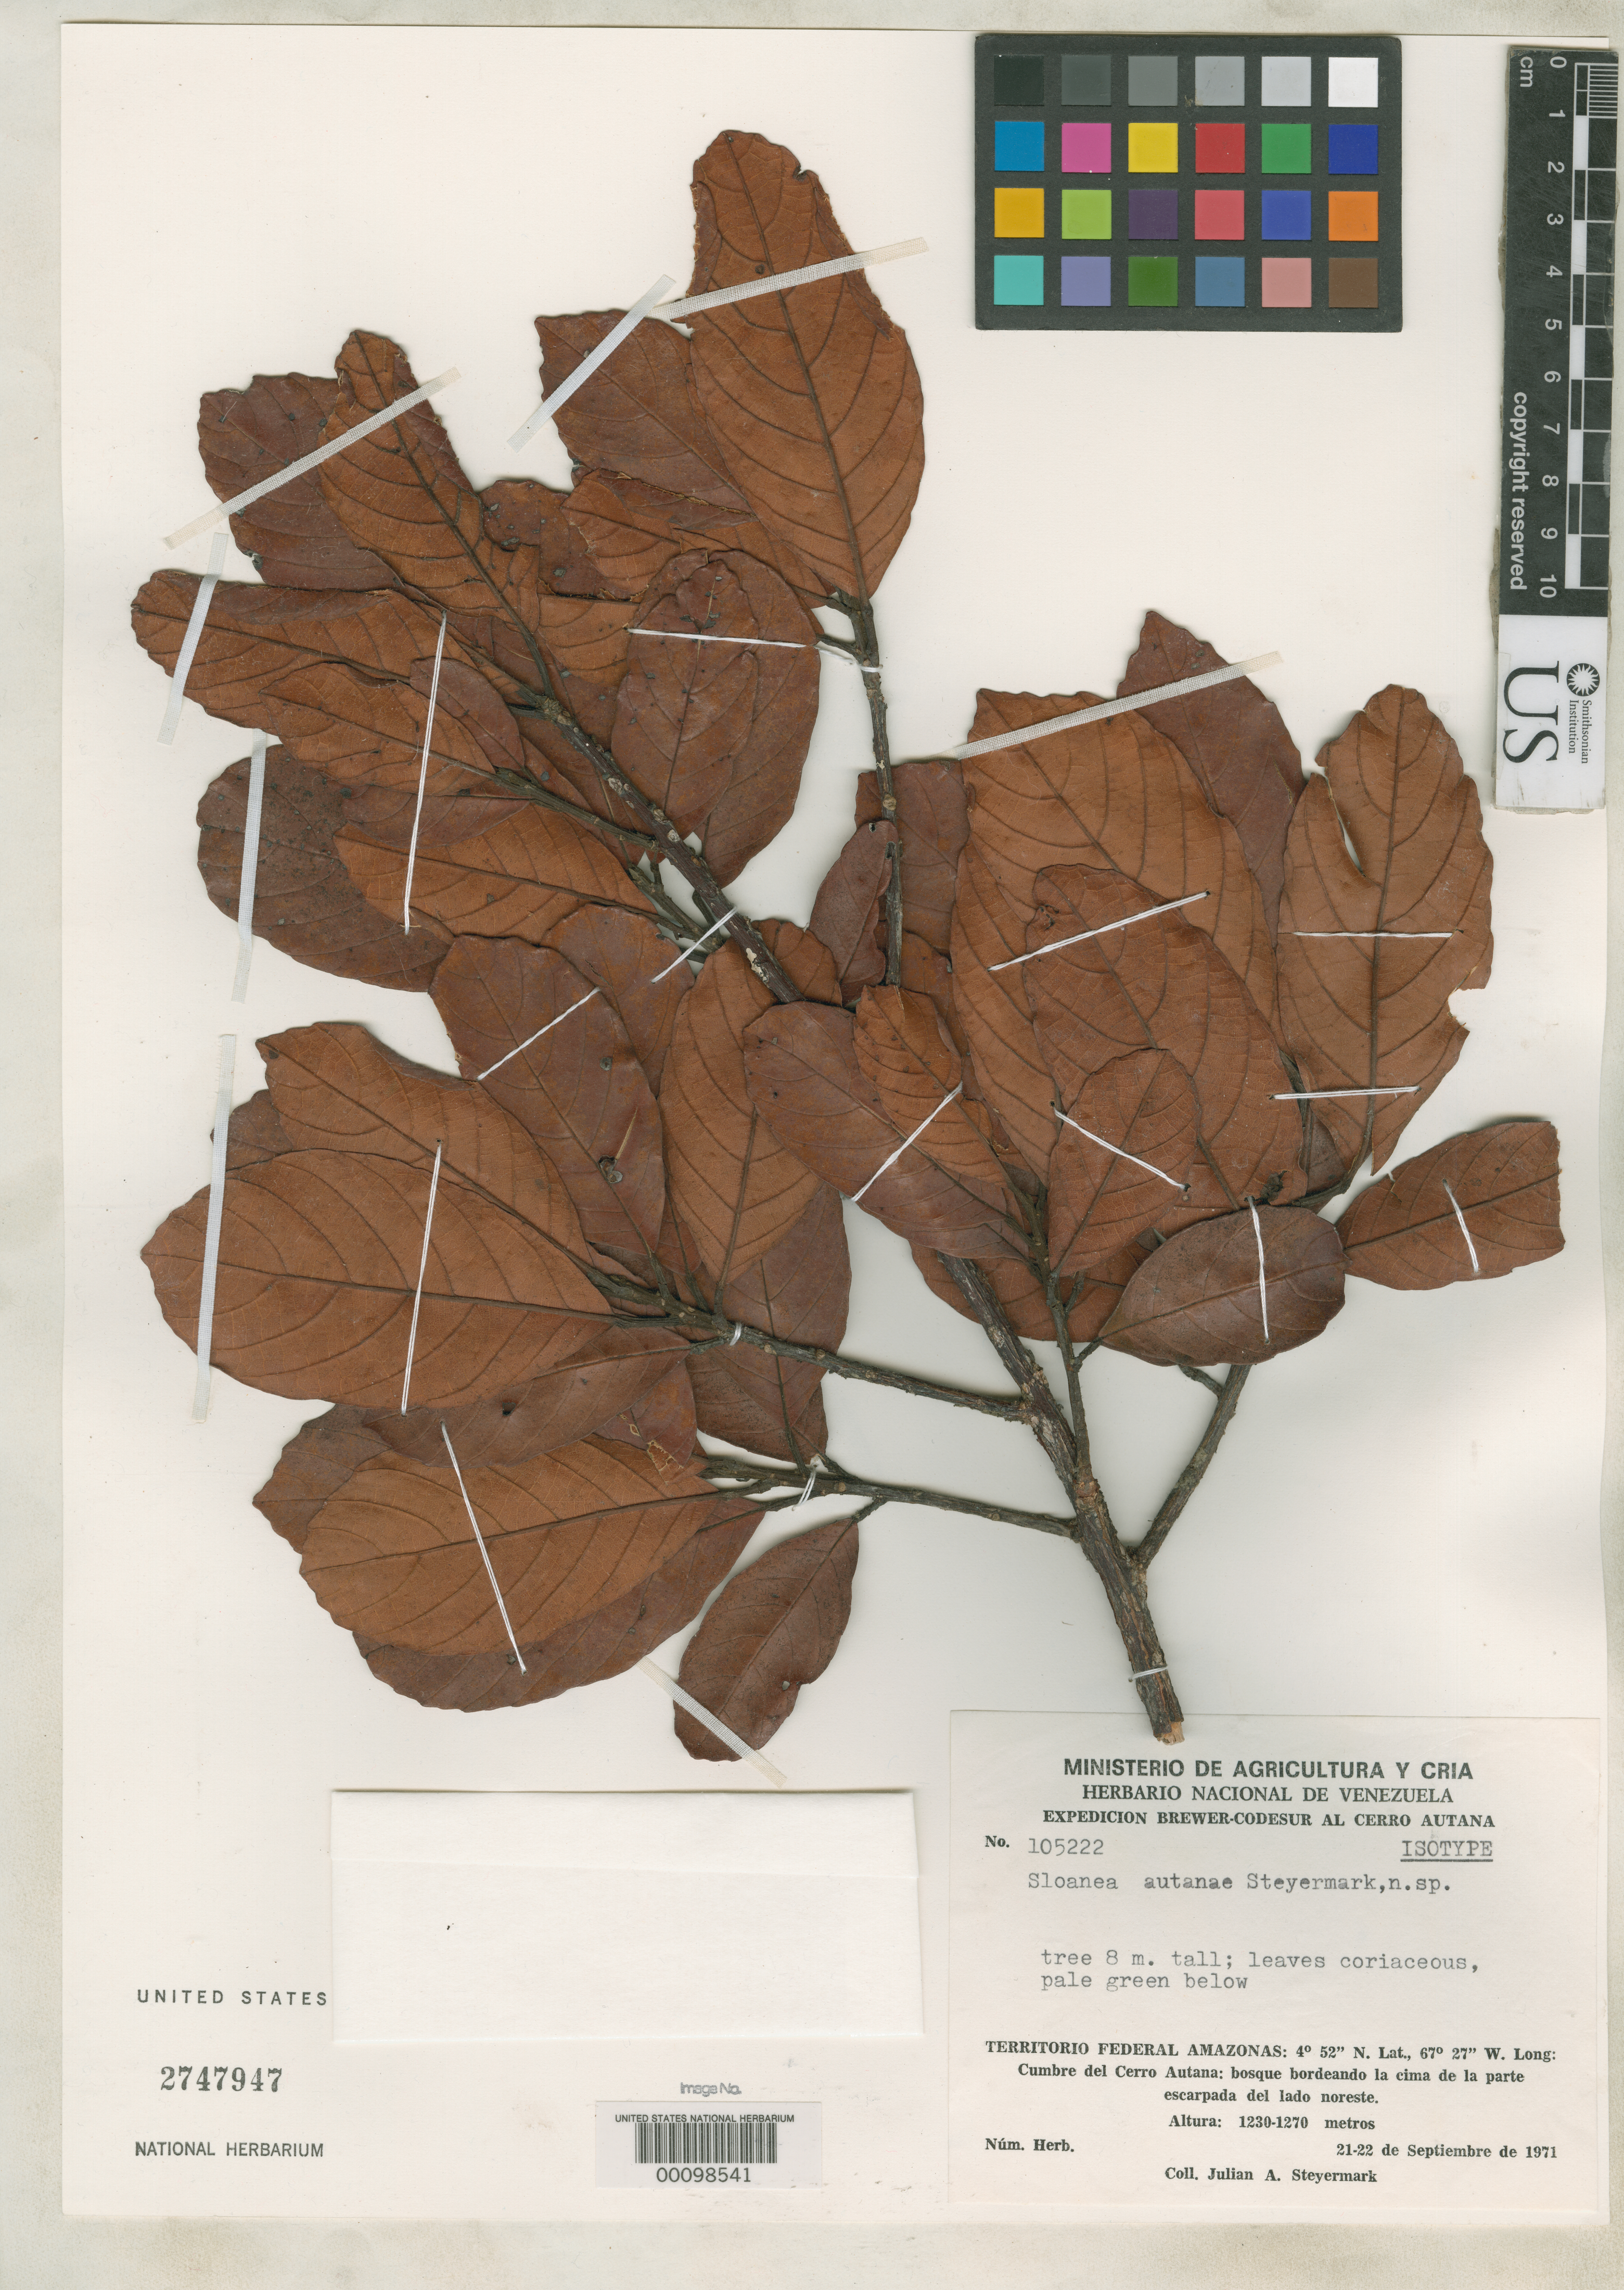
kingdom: Plantae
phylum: Tracheophyta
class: Magnoliopsida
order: Oxalidales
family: Elaeocarpaceae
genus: Sloanea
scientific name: Sloanea autanae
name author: Steyerm.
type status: Isotype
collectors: J. Steyermark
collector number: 105222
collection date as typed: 21 Sep 1971 to 22 Sep 1971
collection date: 1971-09-21/1971-09-22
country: Venezuela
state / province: Amazonas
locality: Cerro Autana.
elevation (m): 1230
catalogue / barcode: US 2747947